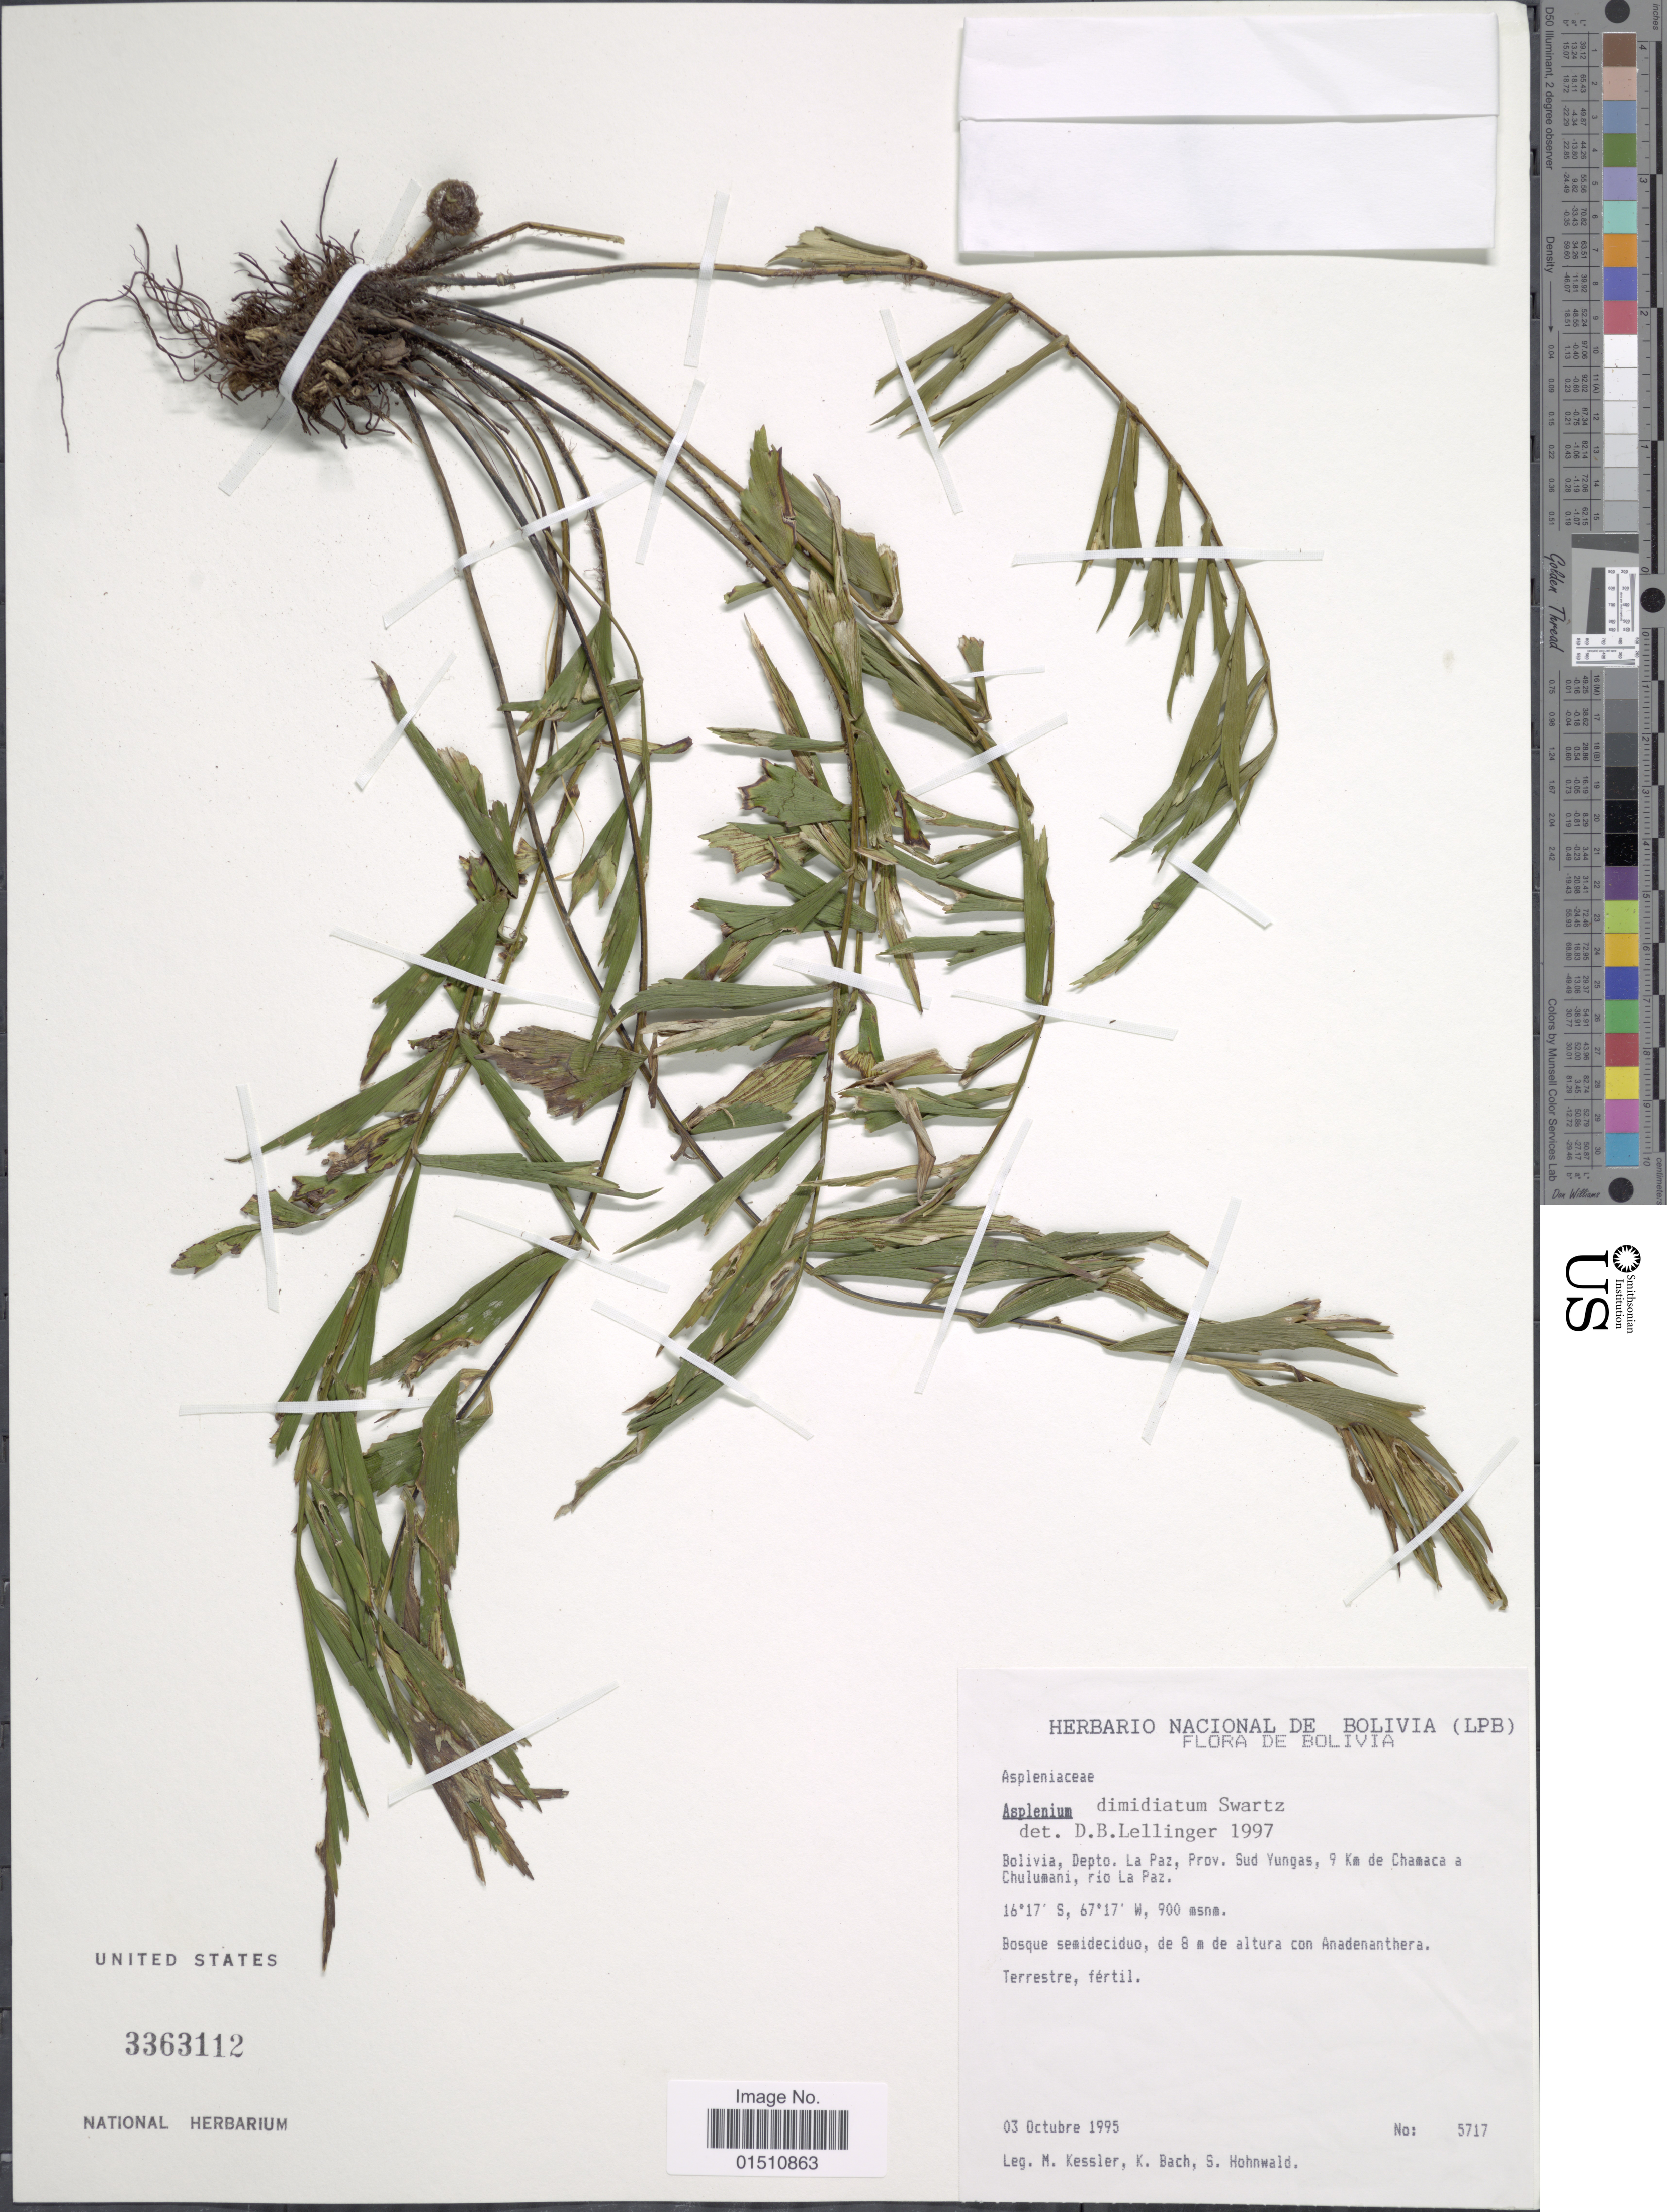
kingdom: Plantae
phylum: Tracheophyta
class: Polypodiopsida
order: Polypodiales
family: Aspleniaceae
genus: Asplenium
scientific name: Asplenium dimidiatum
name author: Sw.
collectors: M. Kessler, K. Bach & S. Hohnwald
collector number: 5717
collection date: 1995-10-03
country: Bolivia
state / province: La Paz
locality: Depto. La Paz, Prov. Sud Yungas, 9 Km de Chamaca a Chulumani, rio La Paz.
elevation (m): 900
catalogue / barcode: US 3363112